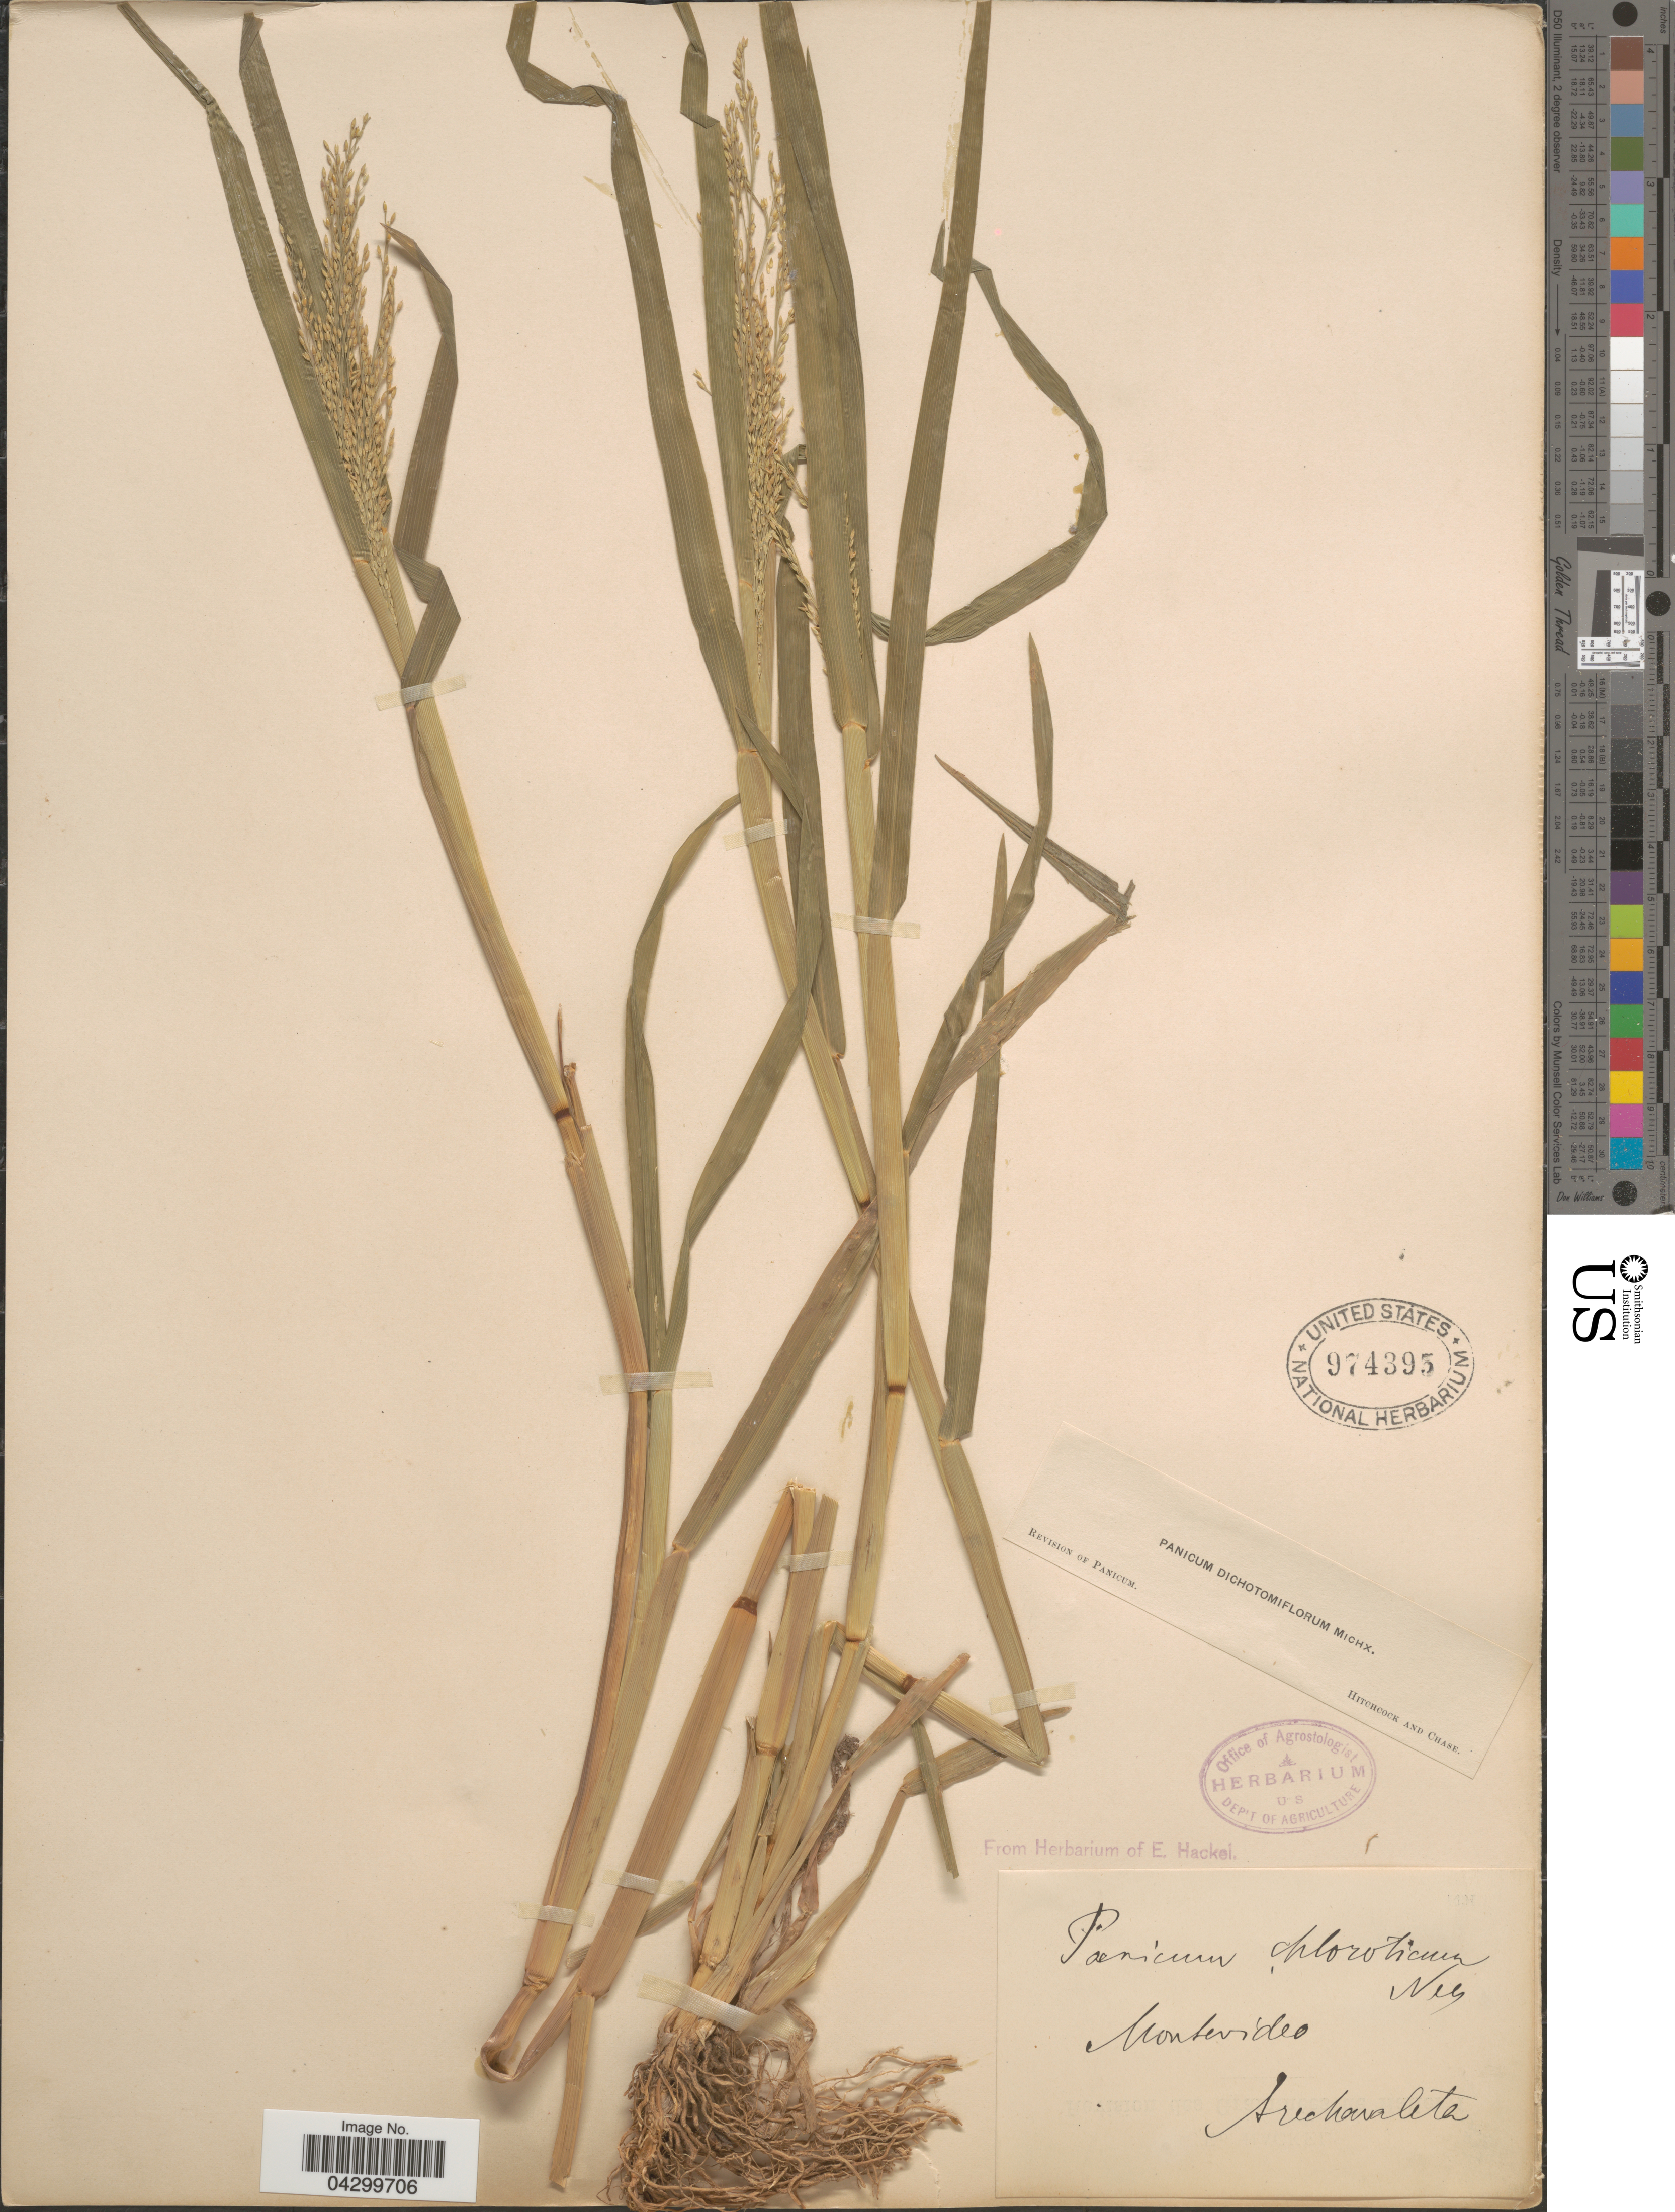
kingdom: Plantae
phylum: Tracheophyta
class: Liliopsida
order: Poales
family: Poaceae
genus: Panicum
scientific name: Panicum dichotomiflorum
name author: Michx.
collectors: Arechavaleta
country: Uruguay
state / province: Montevideo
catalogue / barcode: US 974393